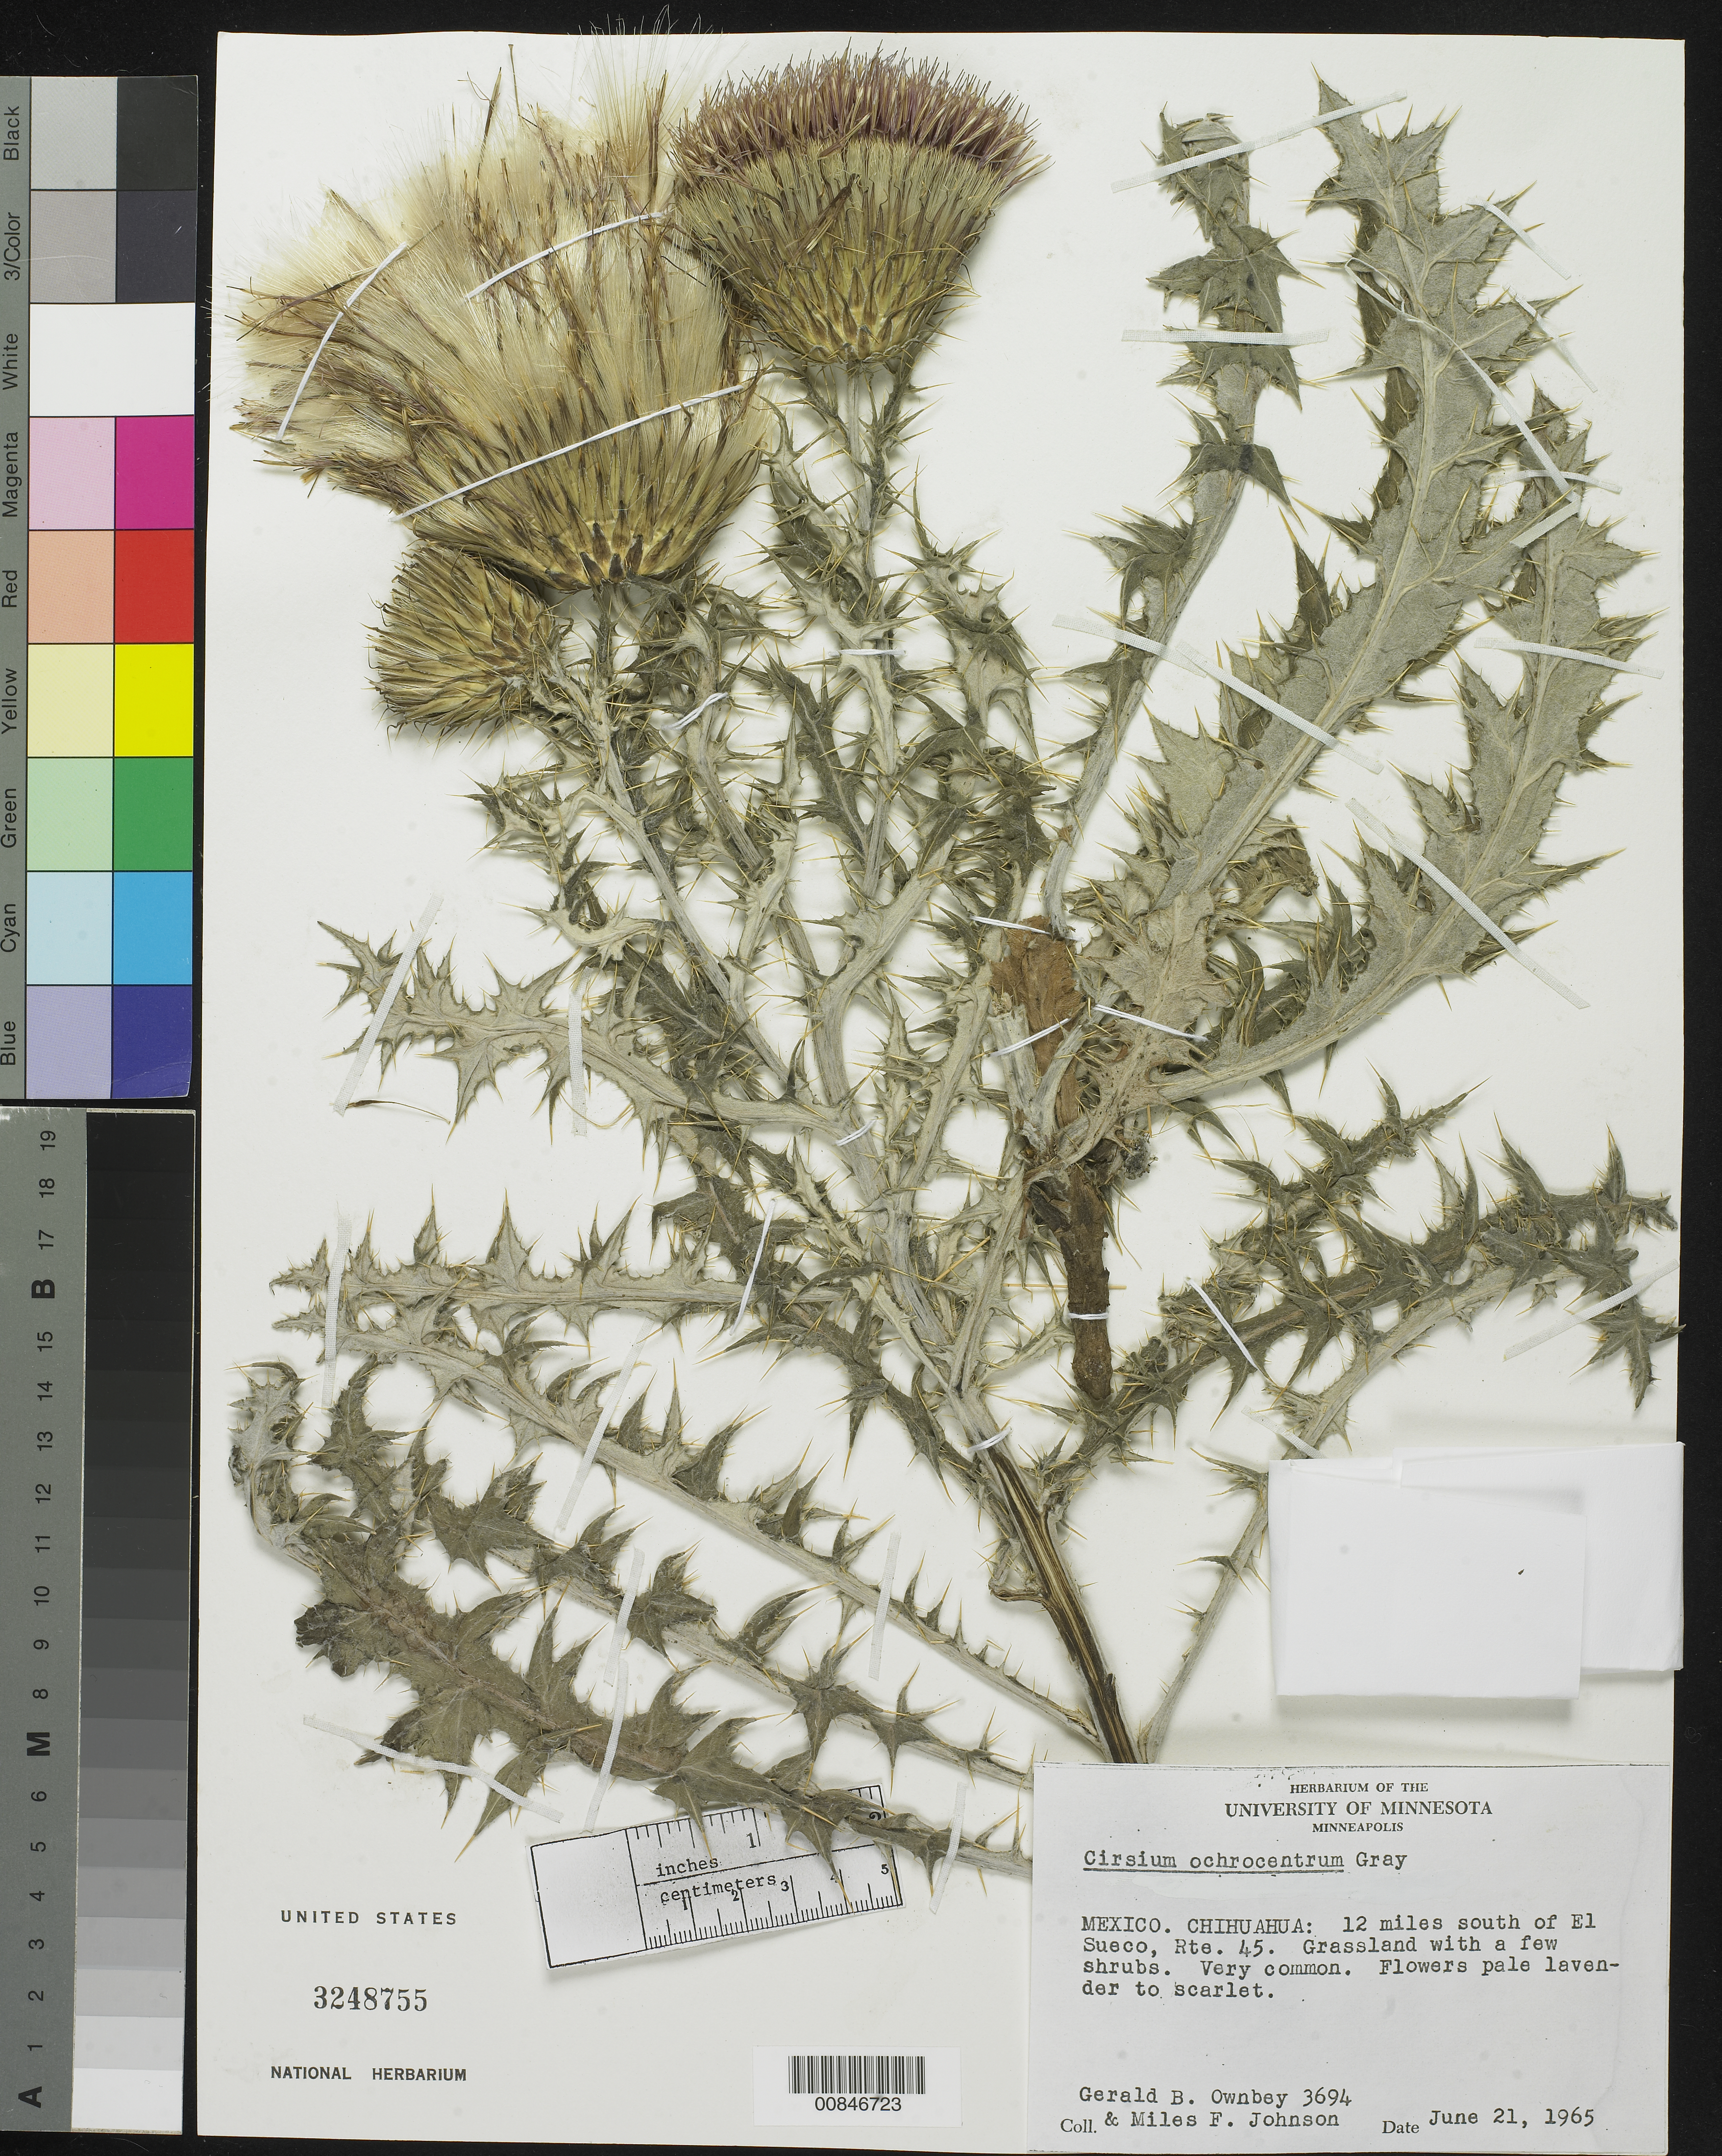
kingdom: Plantae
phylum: Tracheophyta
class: Magnoliopsida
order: Asterales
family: Asteraceae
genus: Cirsium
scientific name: Cirsium ochrocentrum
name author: A. Gray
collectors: G. B. Ownbey & M. F. Johnson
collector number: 3694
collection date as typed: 21 Jun 1965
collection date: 1965-06-21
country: Mexico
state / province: Chihuahua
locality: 12 miles south of El Sueco, Rte. 45.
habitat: Grassland with a few shrubs.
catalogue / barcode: US 3248755